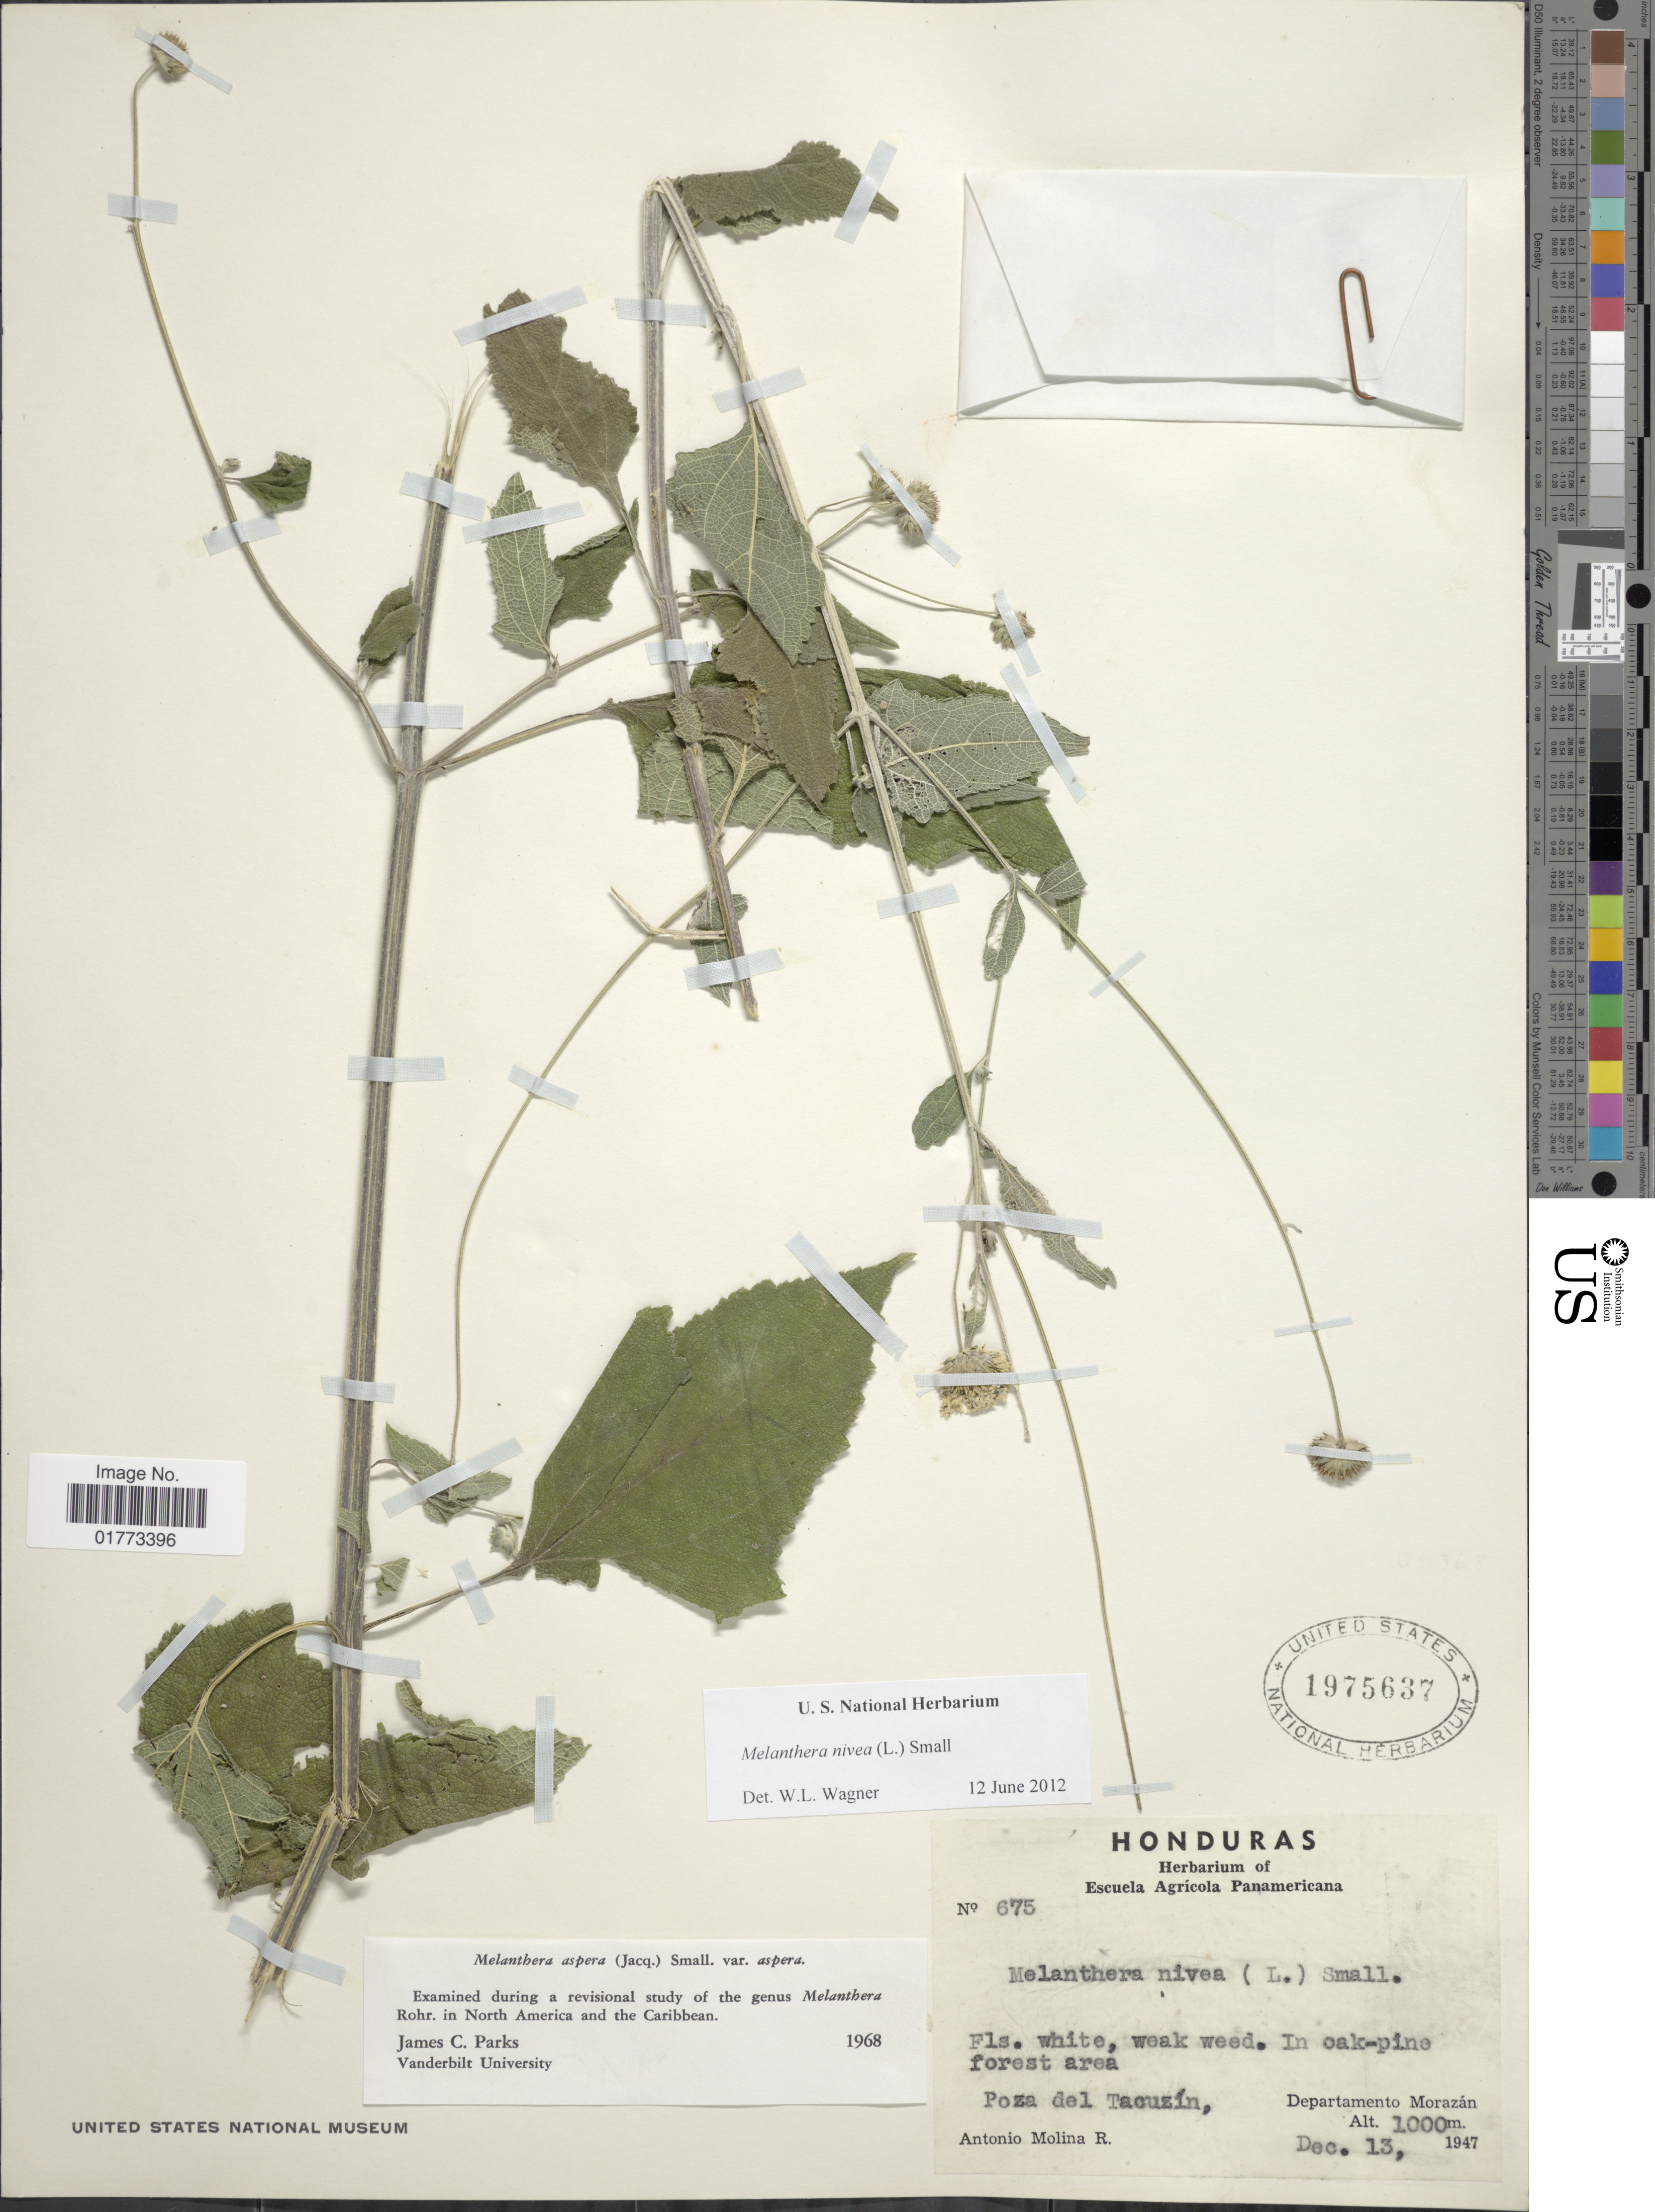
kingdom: Plantae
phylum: Tracheophyta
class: Magnoliopsida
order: Asterales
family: Asteraceae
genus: Melanthera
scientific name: Melanthera nivea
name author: (L.) Small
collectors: A. Molina R.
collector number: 675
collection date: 1947-12-13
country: Honduras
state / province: Fco. Morazán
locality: Poza del Tacuzín, Departamento Morazán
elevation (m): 1000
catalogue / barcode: US 1975637